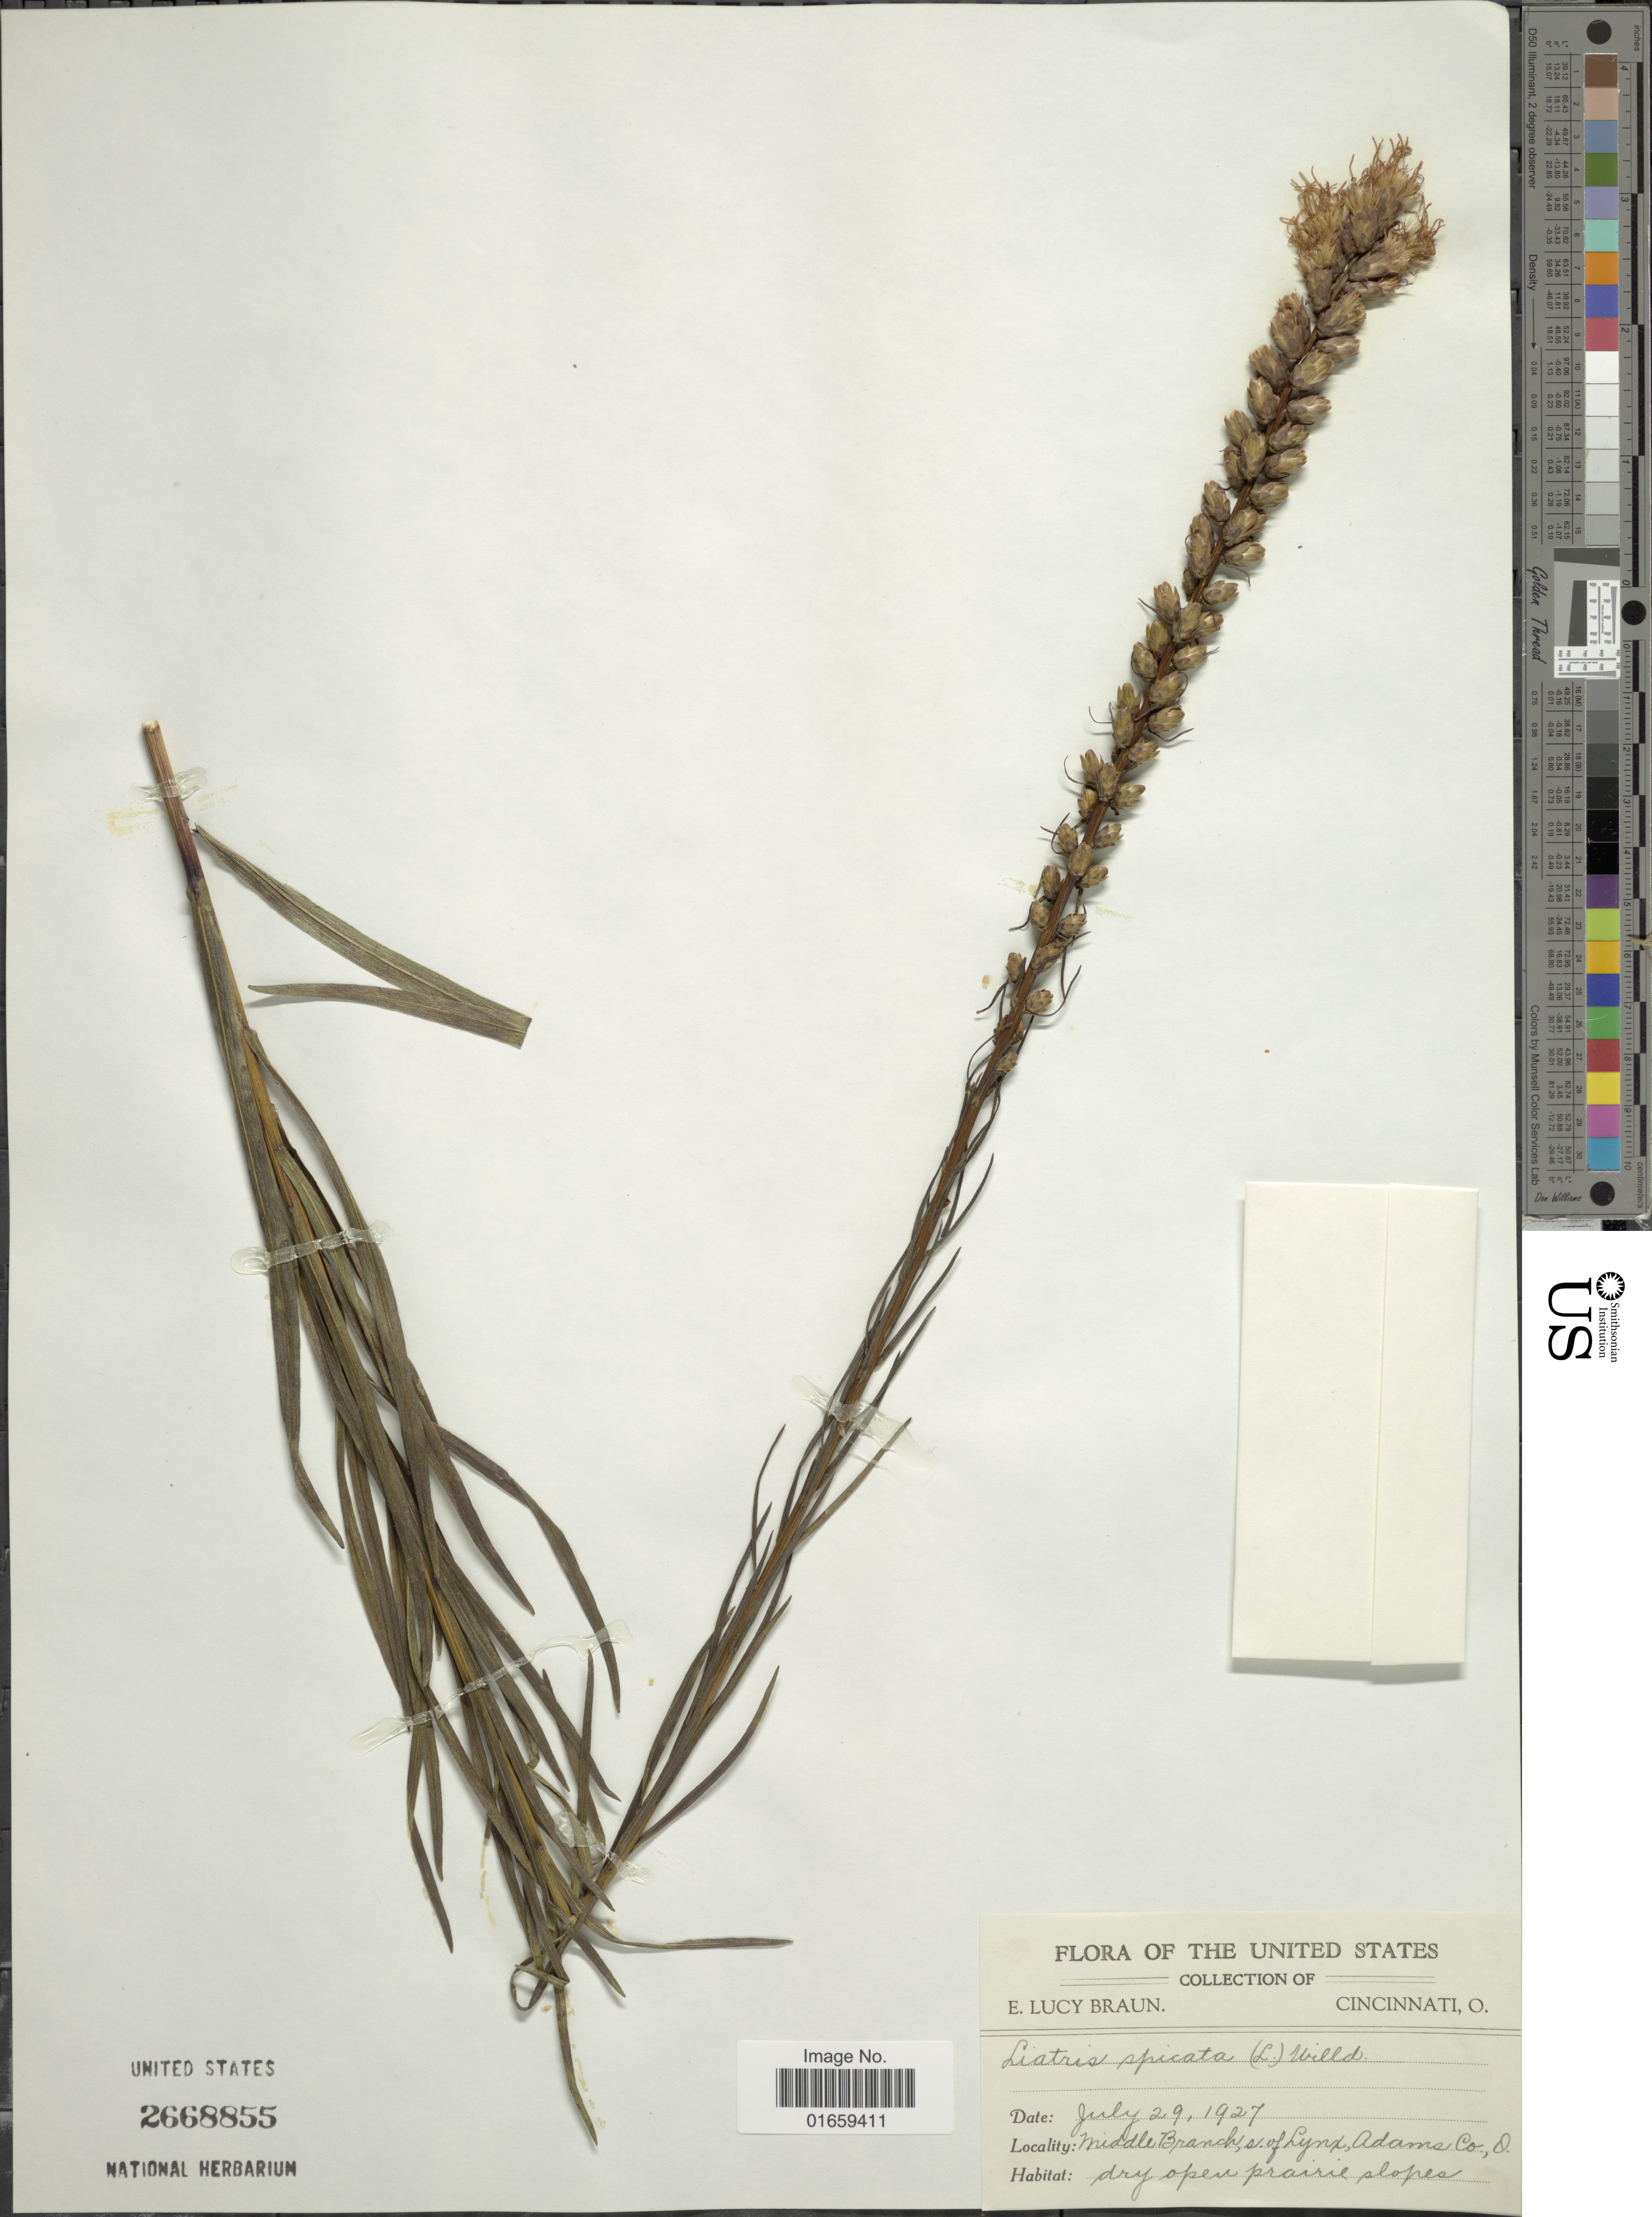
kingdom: Plantae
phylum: Tracheophyta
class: Magnoliopsida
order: Asterales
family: Asteraceae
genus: Liatris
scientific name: Liatris spicata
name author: (L.) Willd.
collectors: E. L. Braun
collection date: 1927-07-29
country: United States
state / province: Ohio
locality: Middle Branch, s. of Lynd, Adams Co. O.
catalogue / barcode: US 2668855